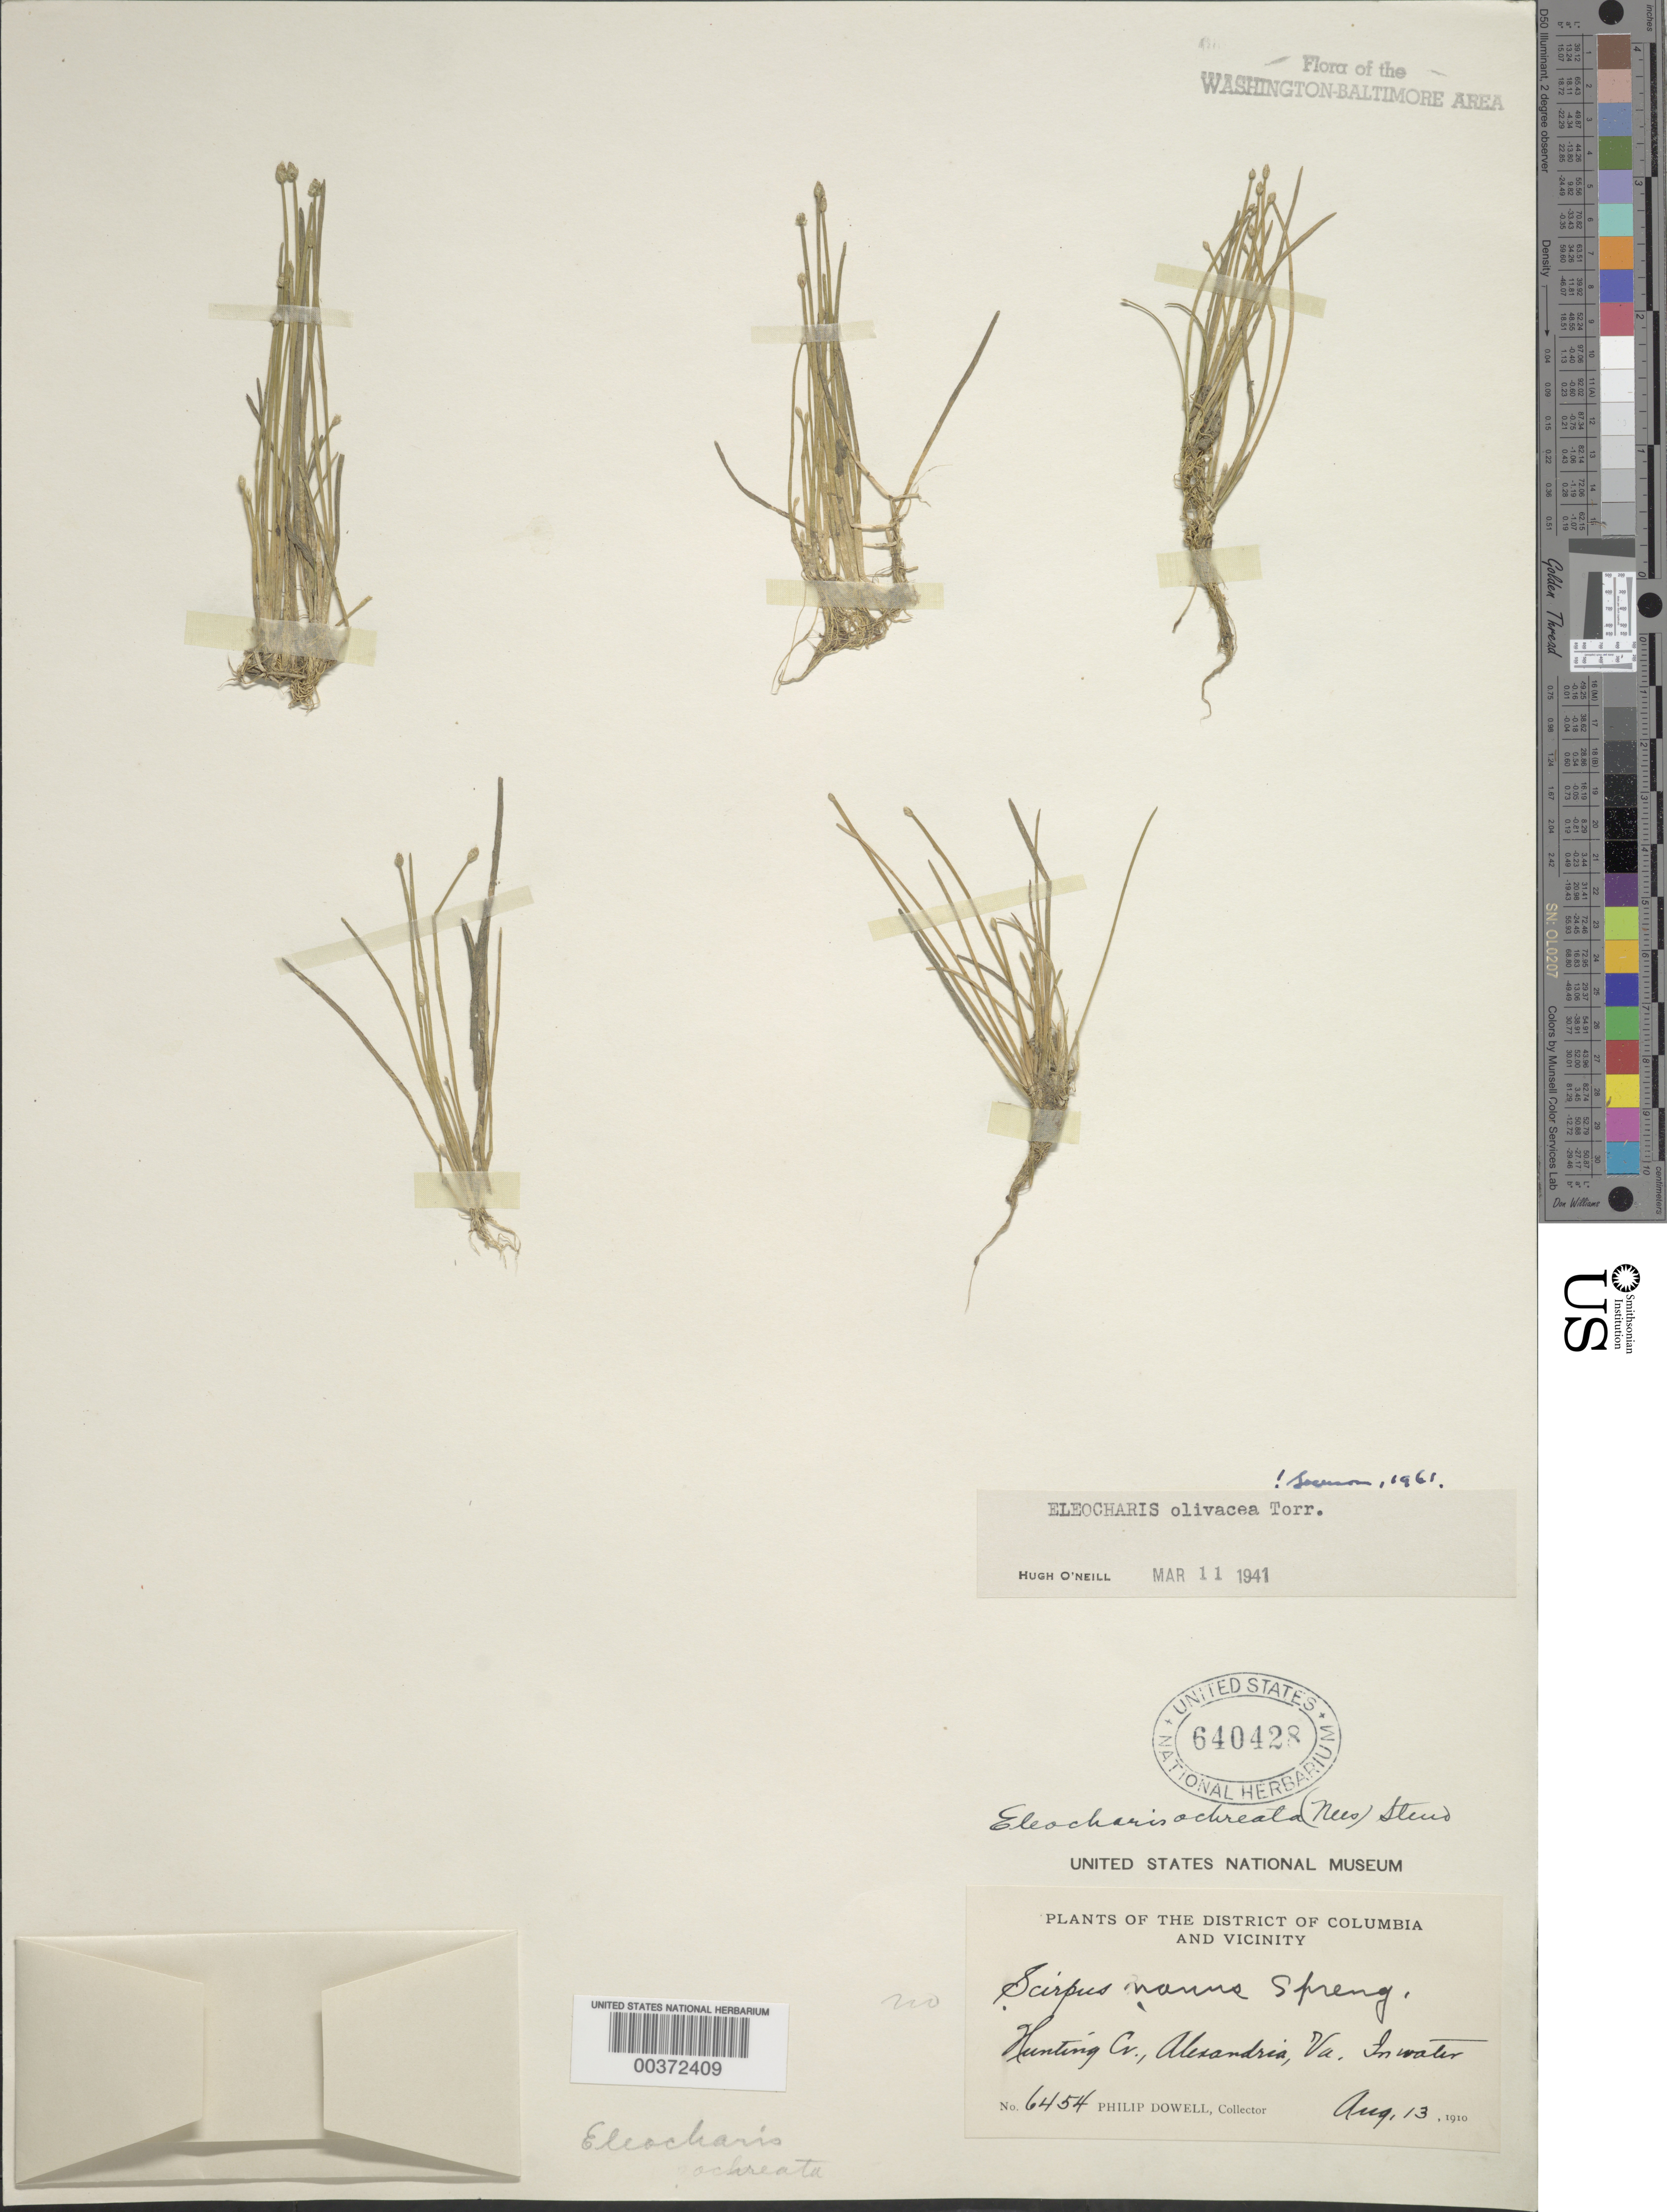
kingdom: Plantae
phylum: Tracheophyta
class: Liliopsida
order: Poales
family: Cyperaceae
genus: Eleocharis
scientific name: Eleocharis olivacea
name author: Torr.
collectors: P. Dowell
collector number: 6454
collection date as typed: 13 Aug 1910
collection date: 1910-08-13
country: United States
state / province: Virginia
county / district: Fairfax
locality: Hunting Creek, Alexandria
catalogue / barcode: US 640428